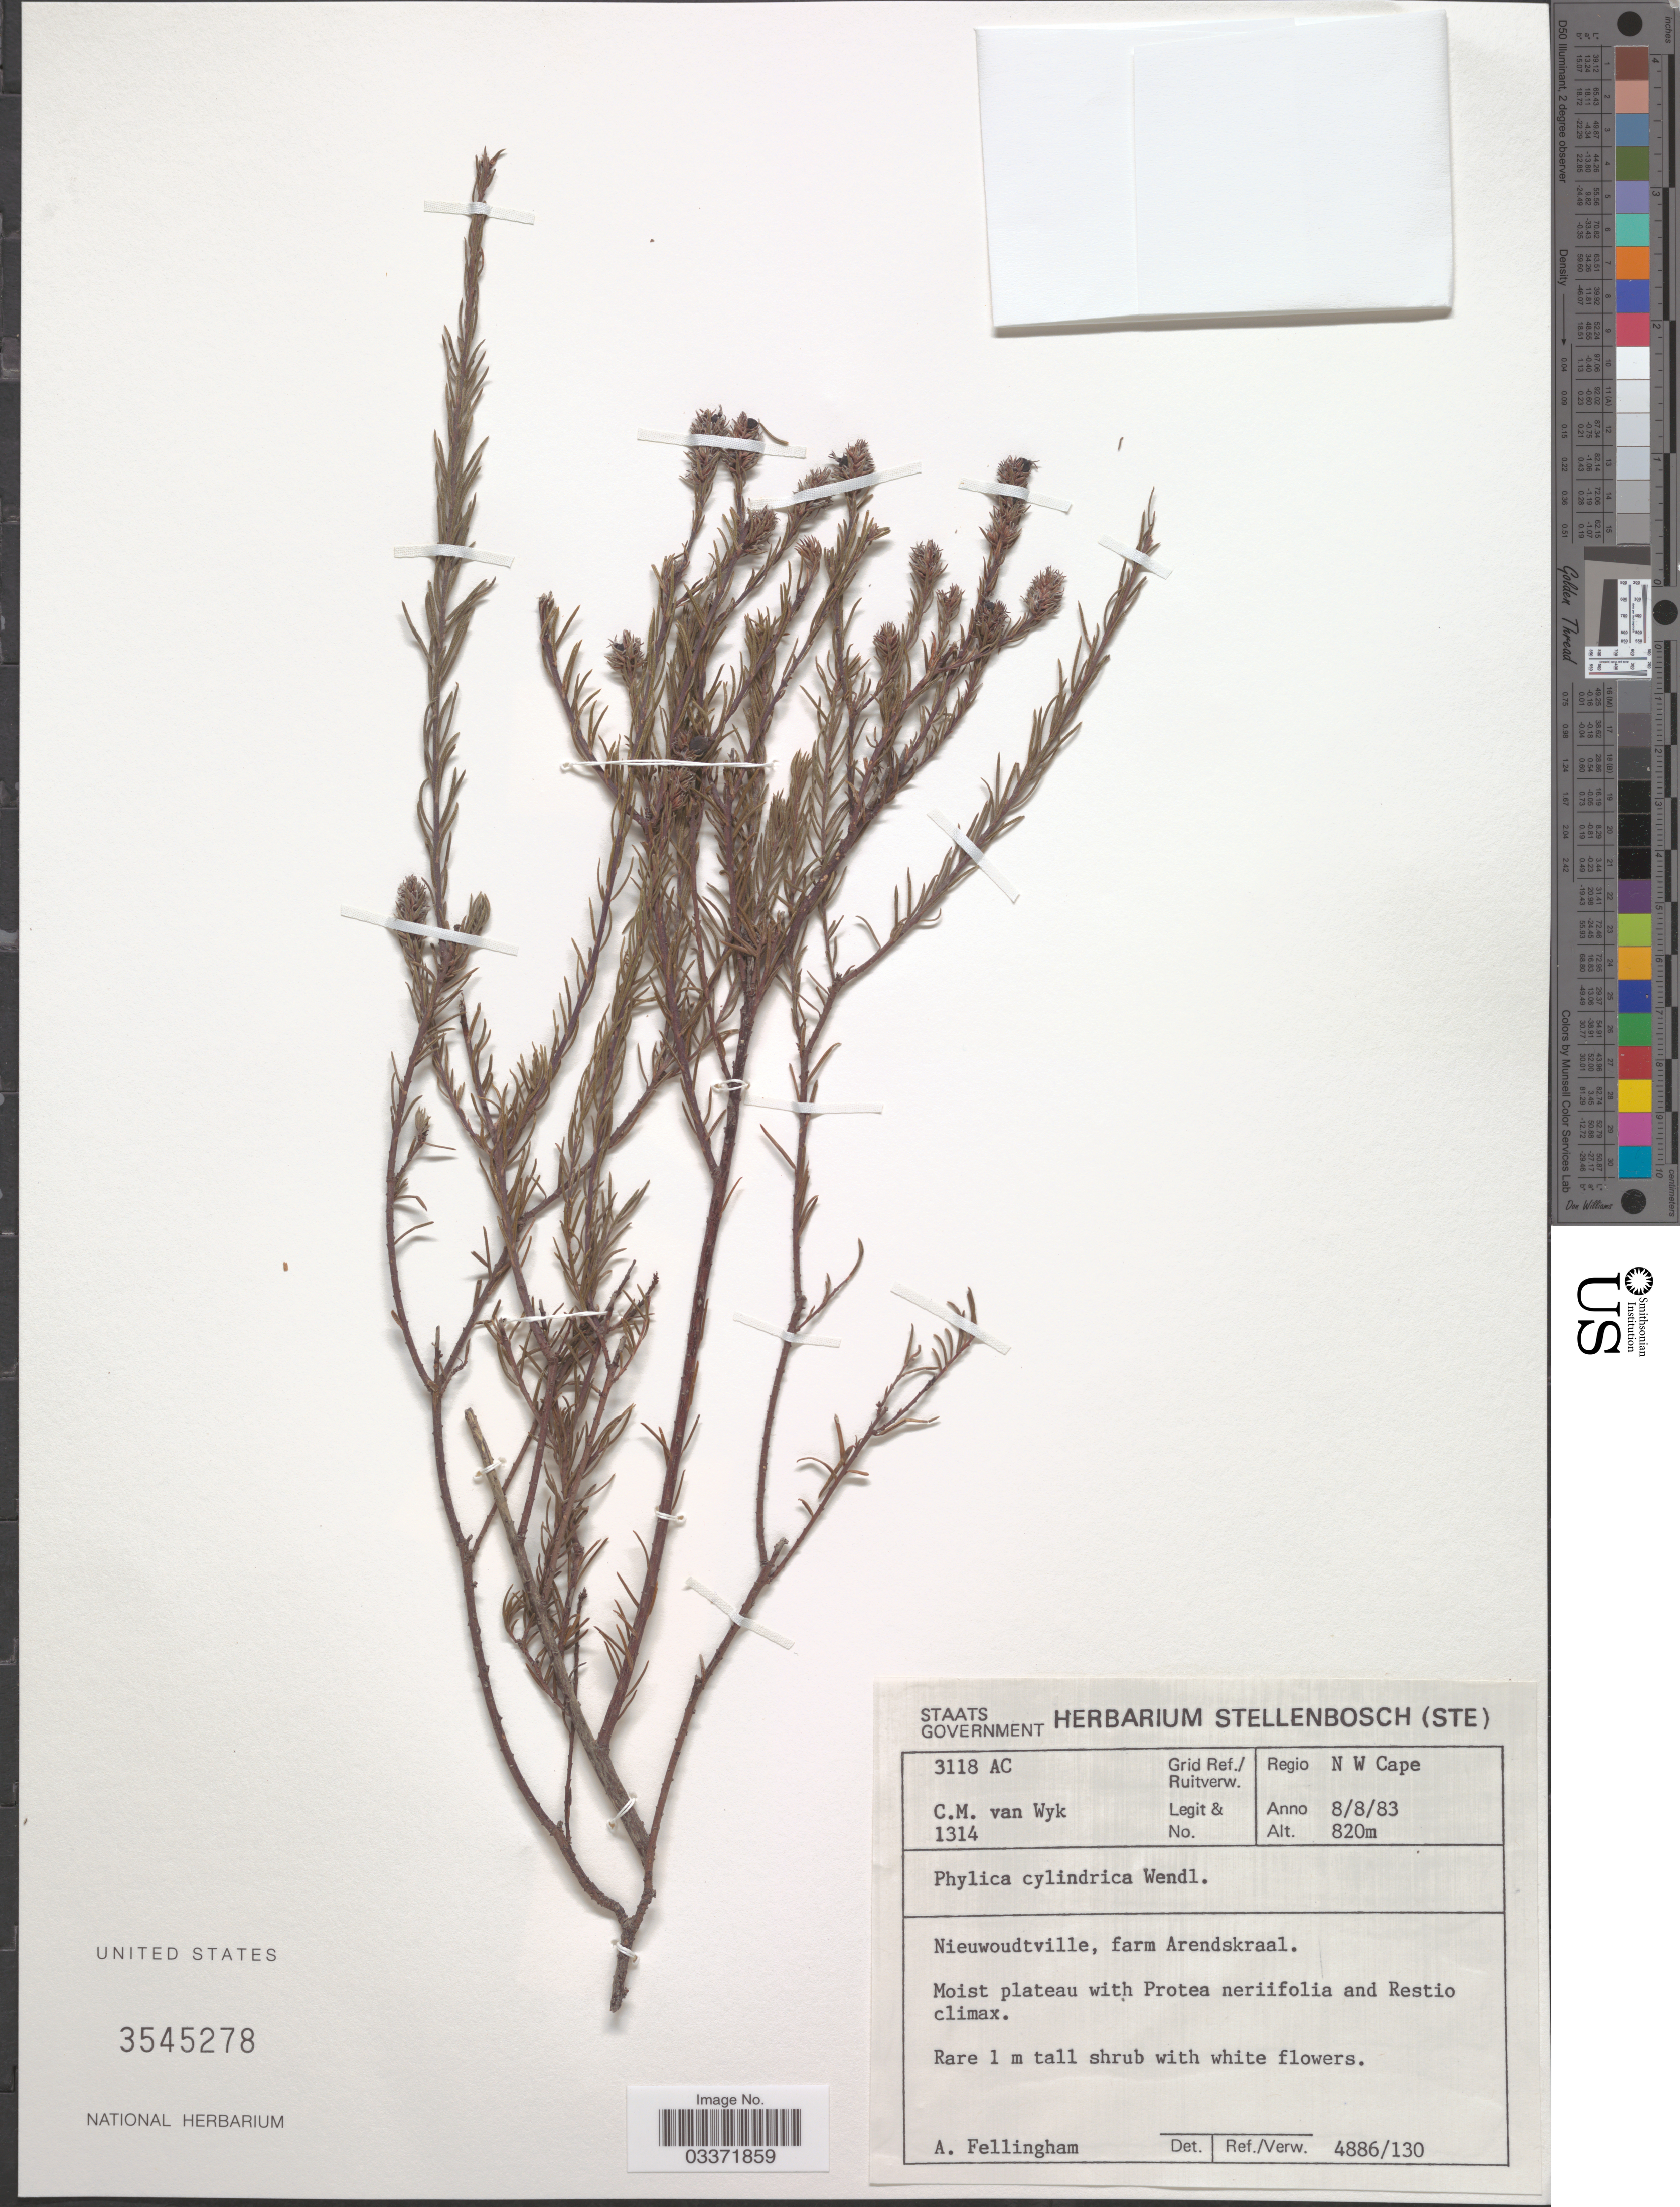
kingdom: Plantae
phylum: Tracheophyta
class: Magnoliopsida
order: Rosales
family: Rhamnaceae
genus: Phylica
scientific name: Phylica cylindrica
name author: J.C. Wendl.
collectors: C. Van Wyk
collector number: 1314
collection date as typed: Transcribed d/m/y: 8/8/83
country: South Africa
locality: Grid Ref./Ruitverw. 3118AC, Regio NW Cape, Nieuwoudtville, farm Arendskraal.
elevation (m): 820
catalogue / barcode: US 3545278